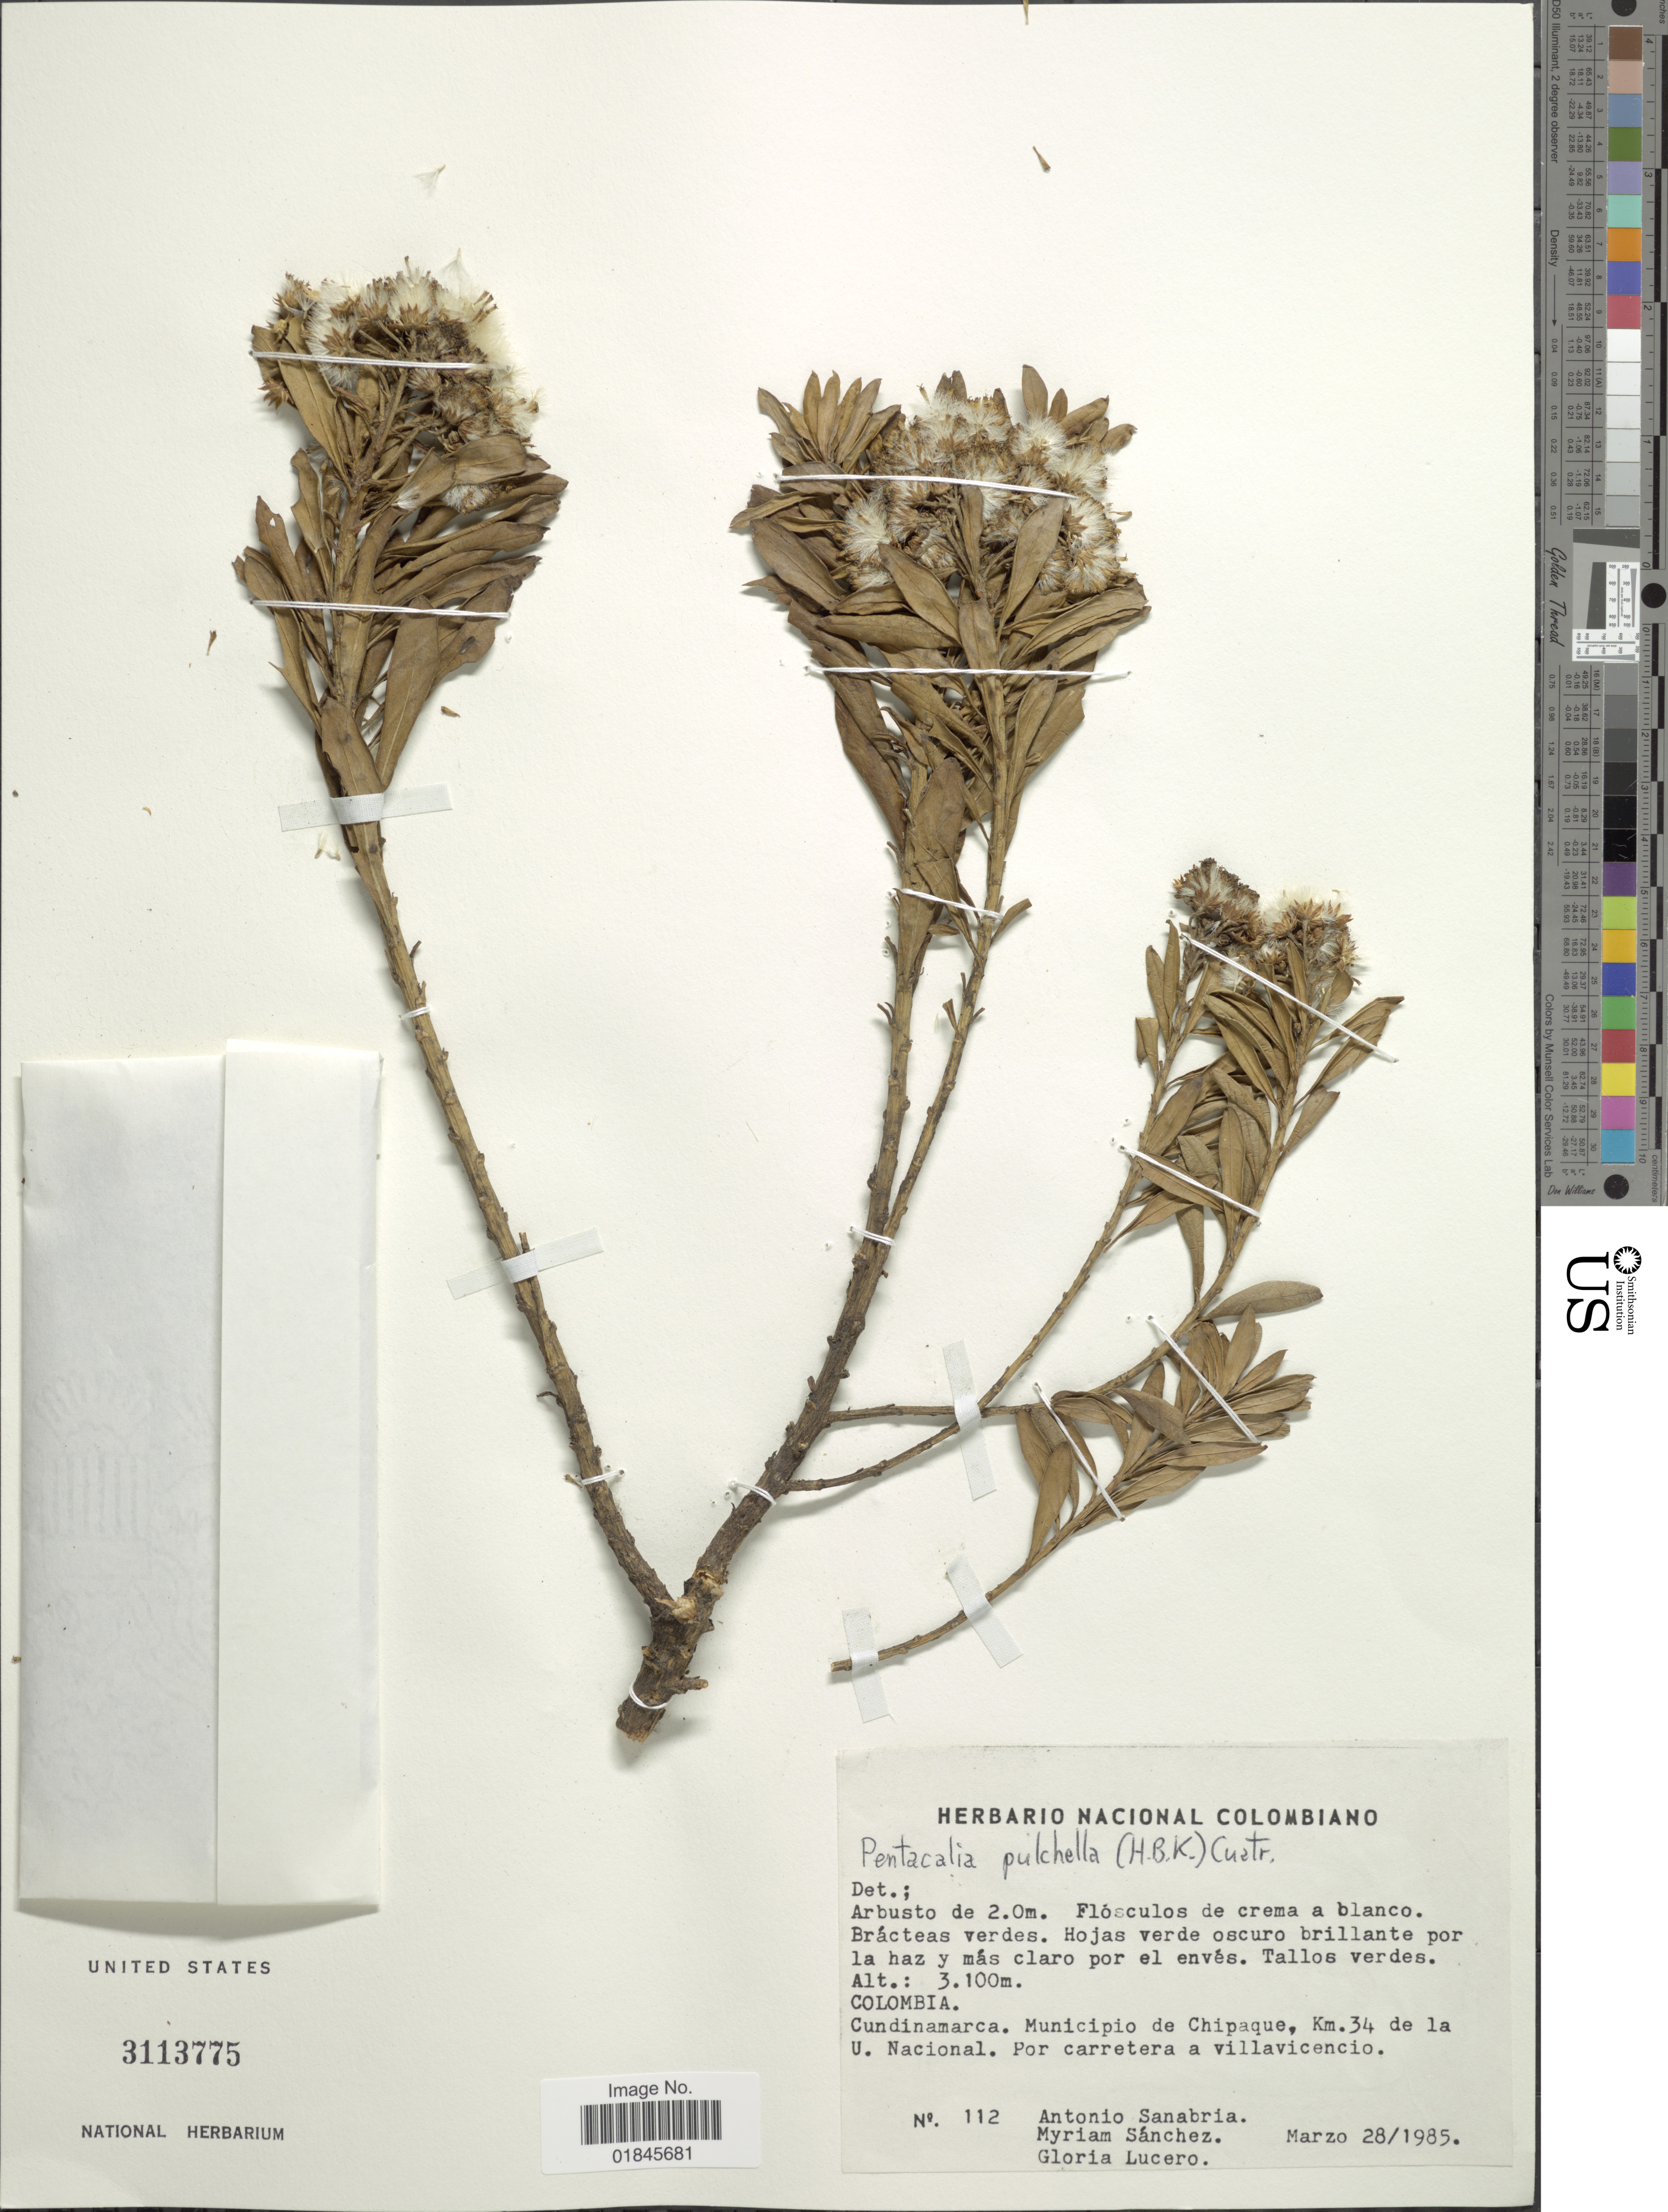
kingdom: Plantae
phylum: Tracheophyta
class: Magnoliopsida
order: Asterales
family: Asteraceae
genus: Pentacalia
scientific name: Pentacalia pulchella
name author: (Kunth) Cuatrec.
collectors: A. Sanabria G., M. Sánchez & G. Lucero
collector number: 112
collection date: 1985-03-28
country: Colombia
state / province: Cundinamarca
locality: Cundinamarca. Municipio de Chipaque, Km. 34 de la U. nacional. Por carretera a villavicencio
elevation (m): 3100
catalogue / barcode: US 3113775